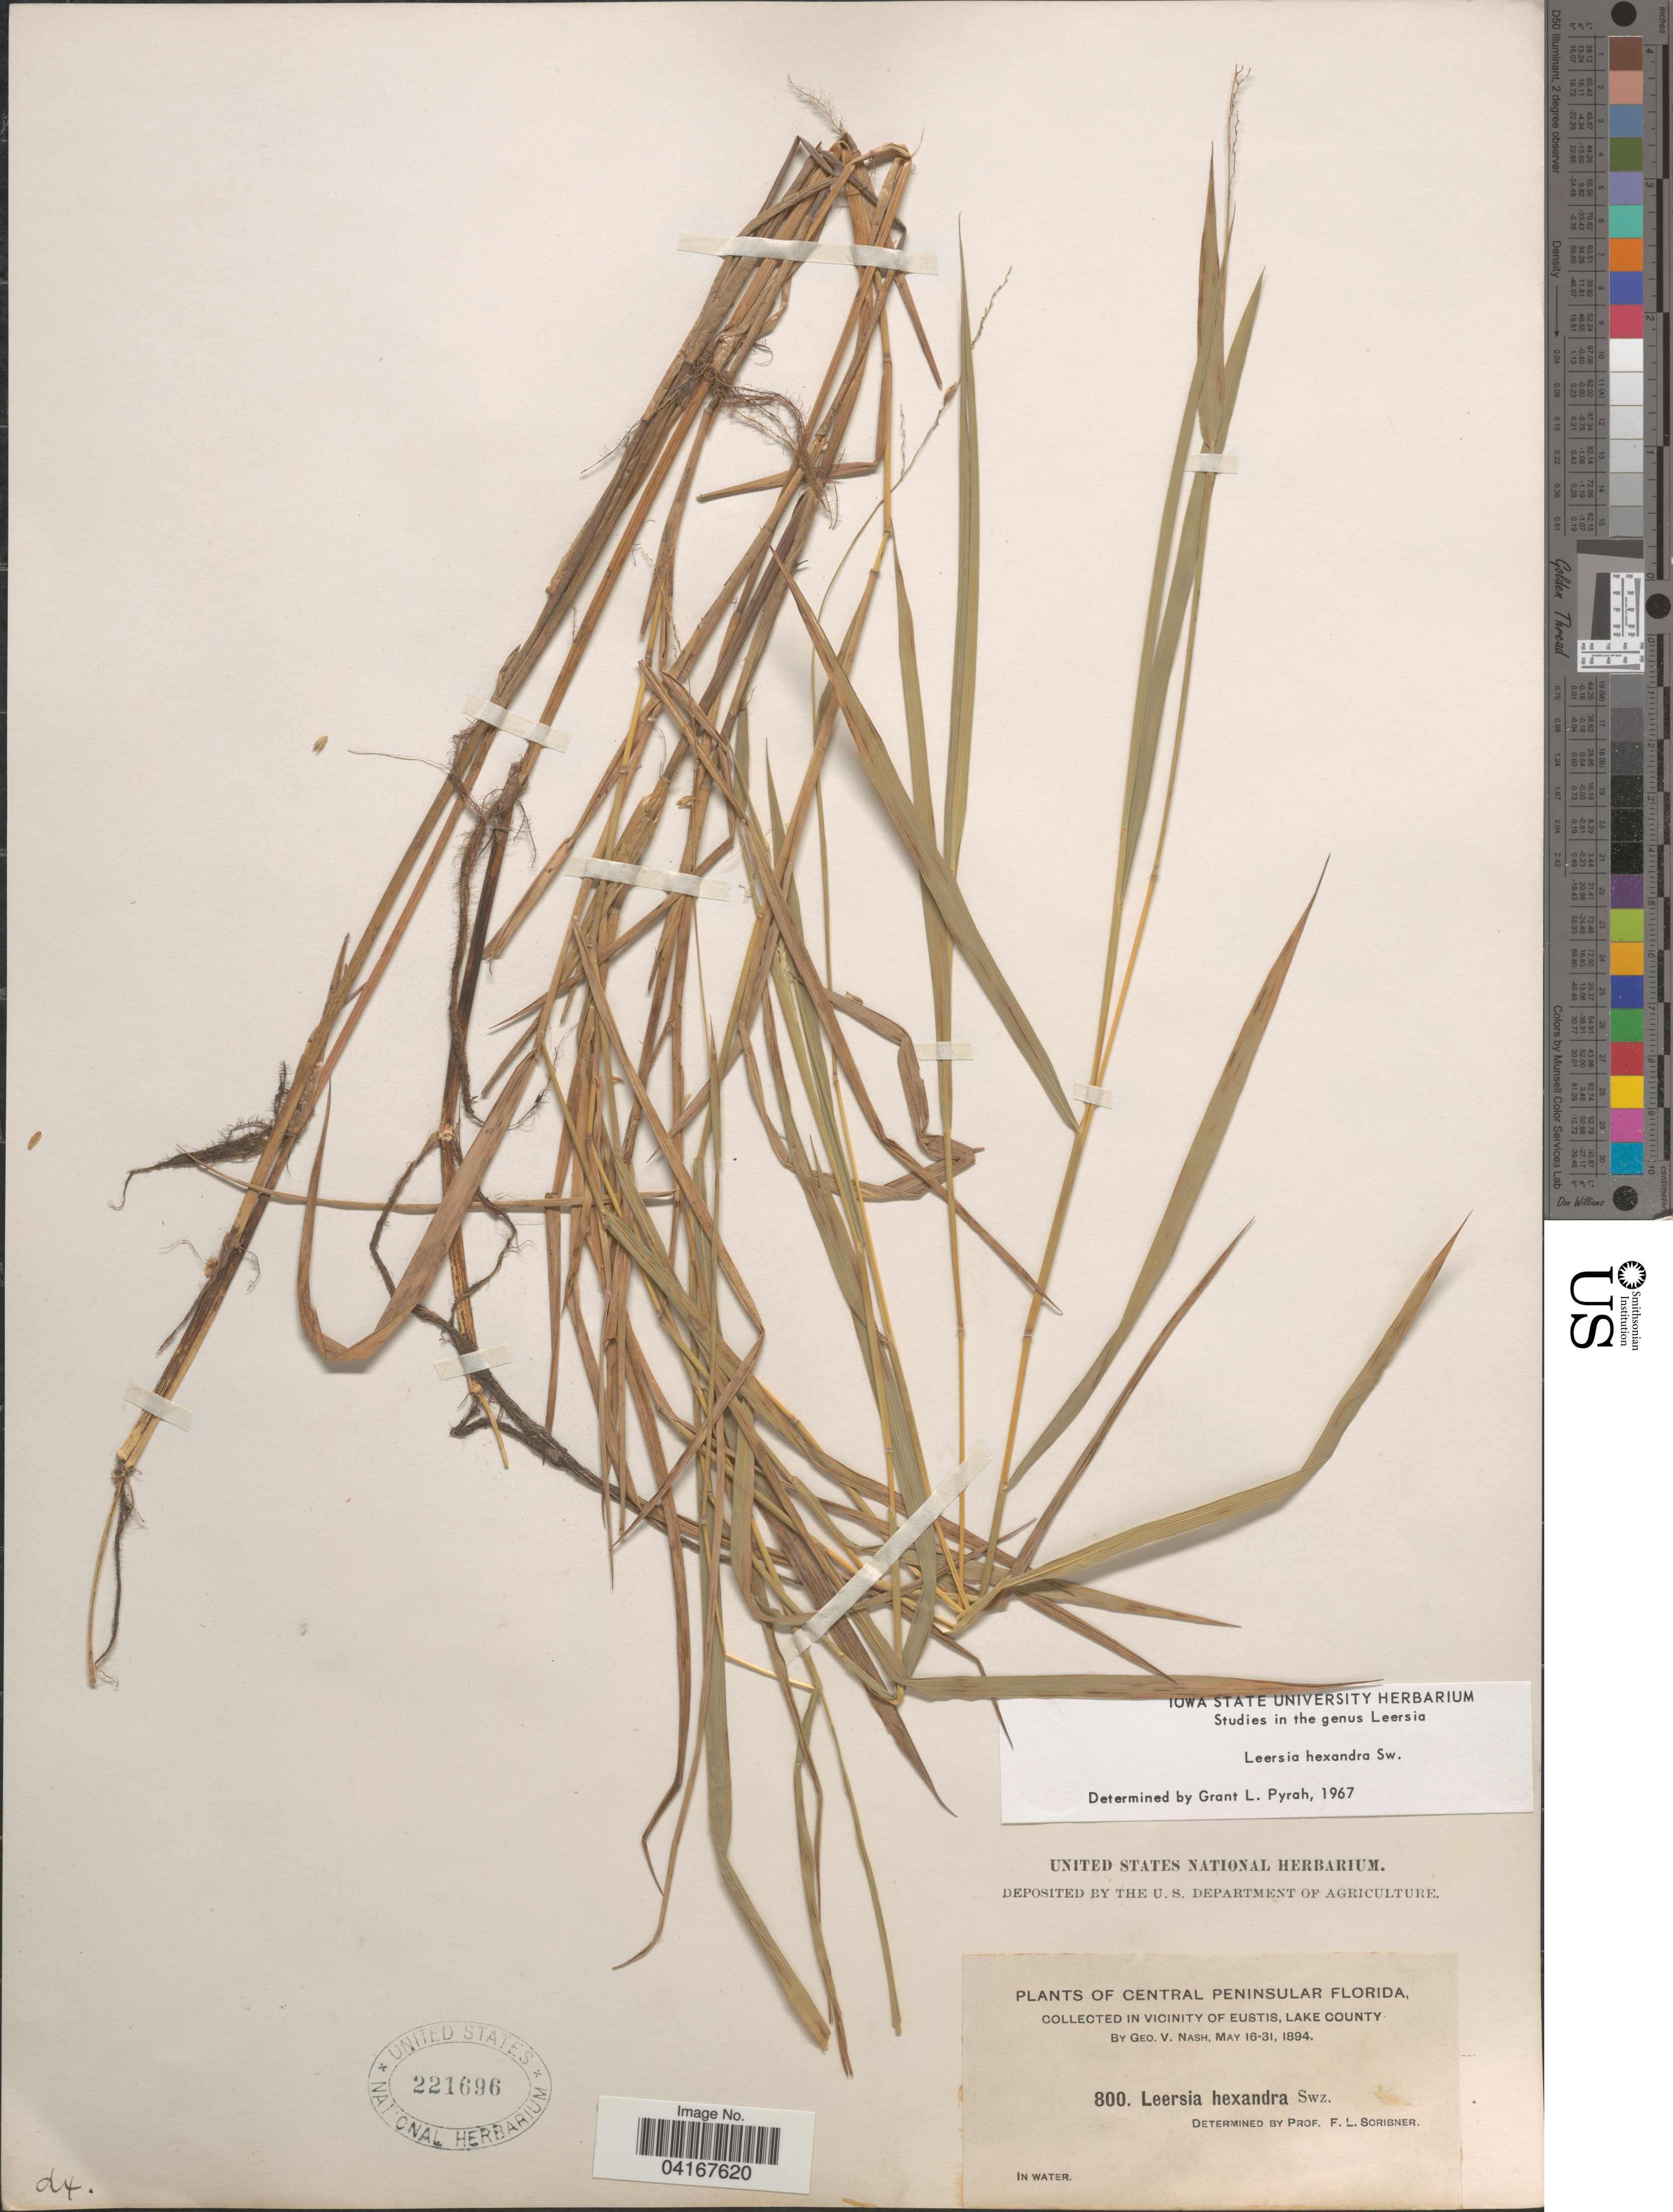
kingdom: Plantae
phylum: Tracheophyta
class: Liliopsida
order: Poales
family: Poaceae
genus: Leersia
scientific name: Leersia hexandra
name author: Sw.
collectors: G. V. Nash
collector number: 800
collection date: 1894-05-16/1894-05-31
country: United States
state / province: Florida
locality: Central Peninsula Florida. In Vicinity of Eustis, Lake County.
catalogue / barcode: US 221696